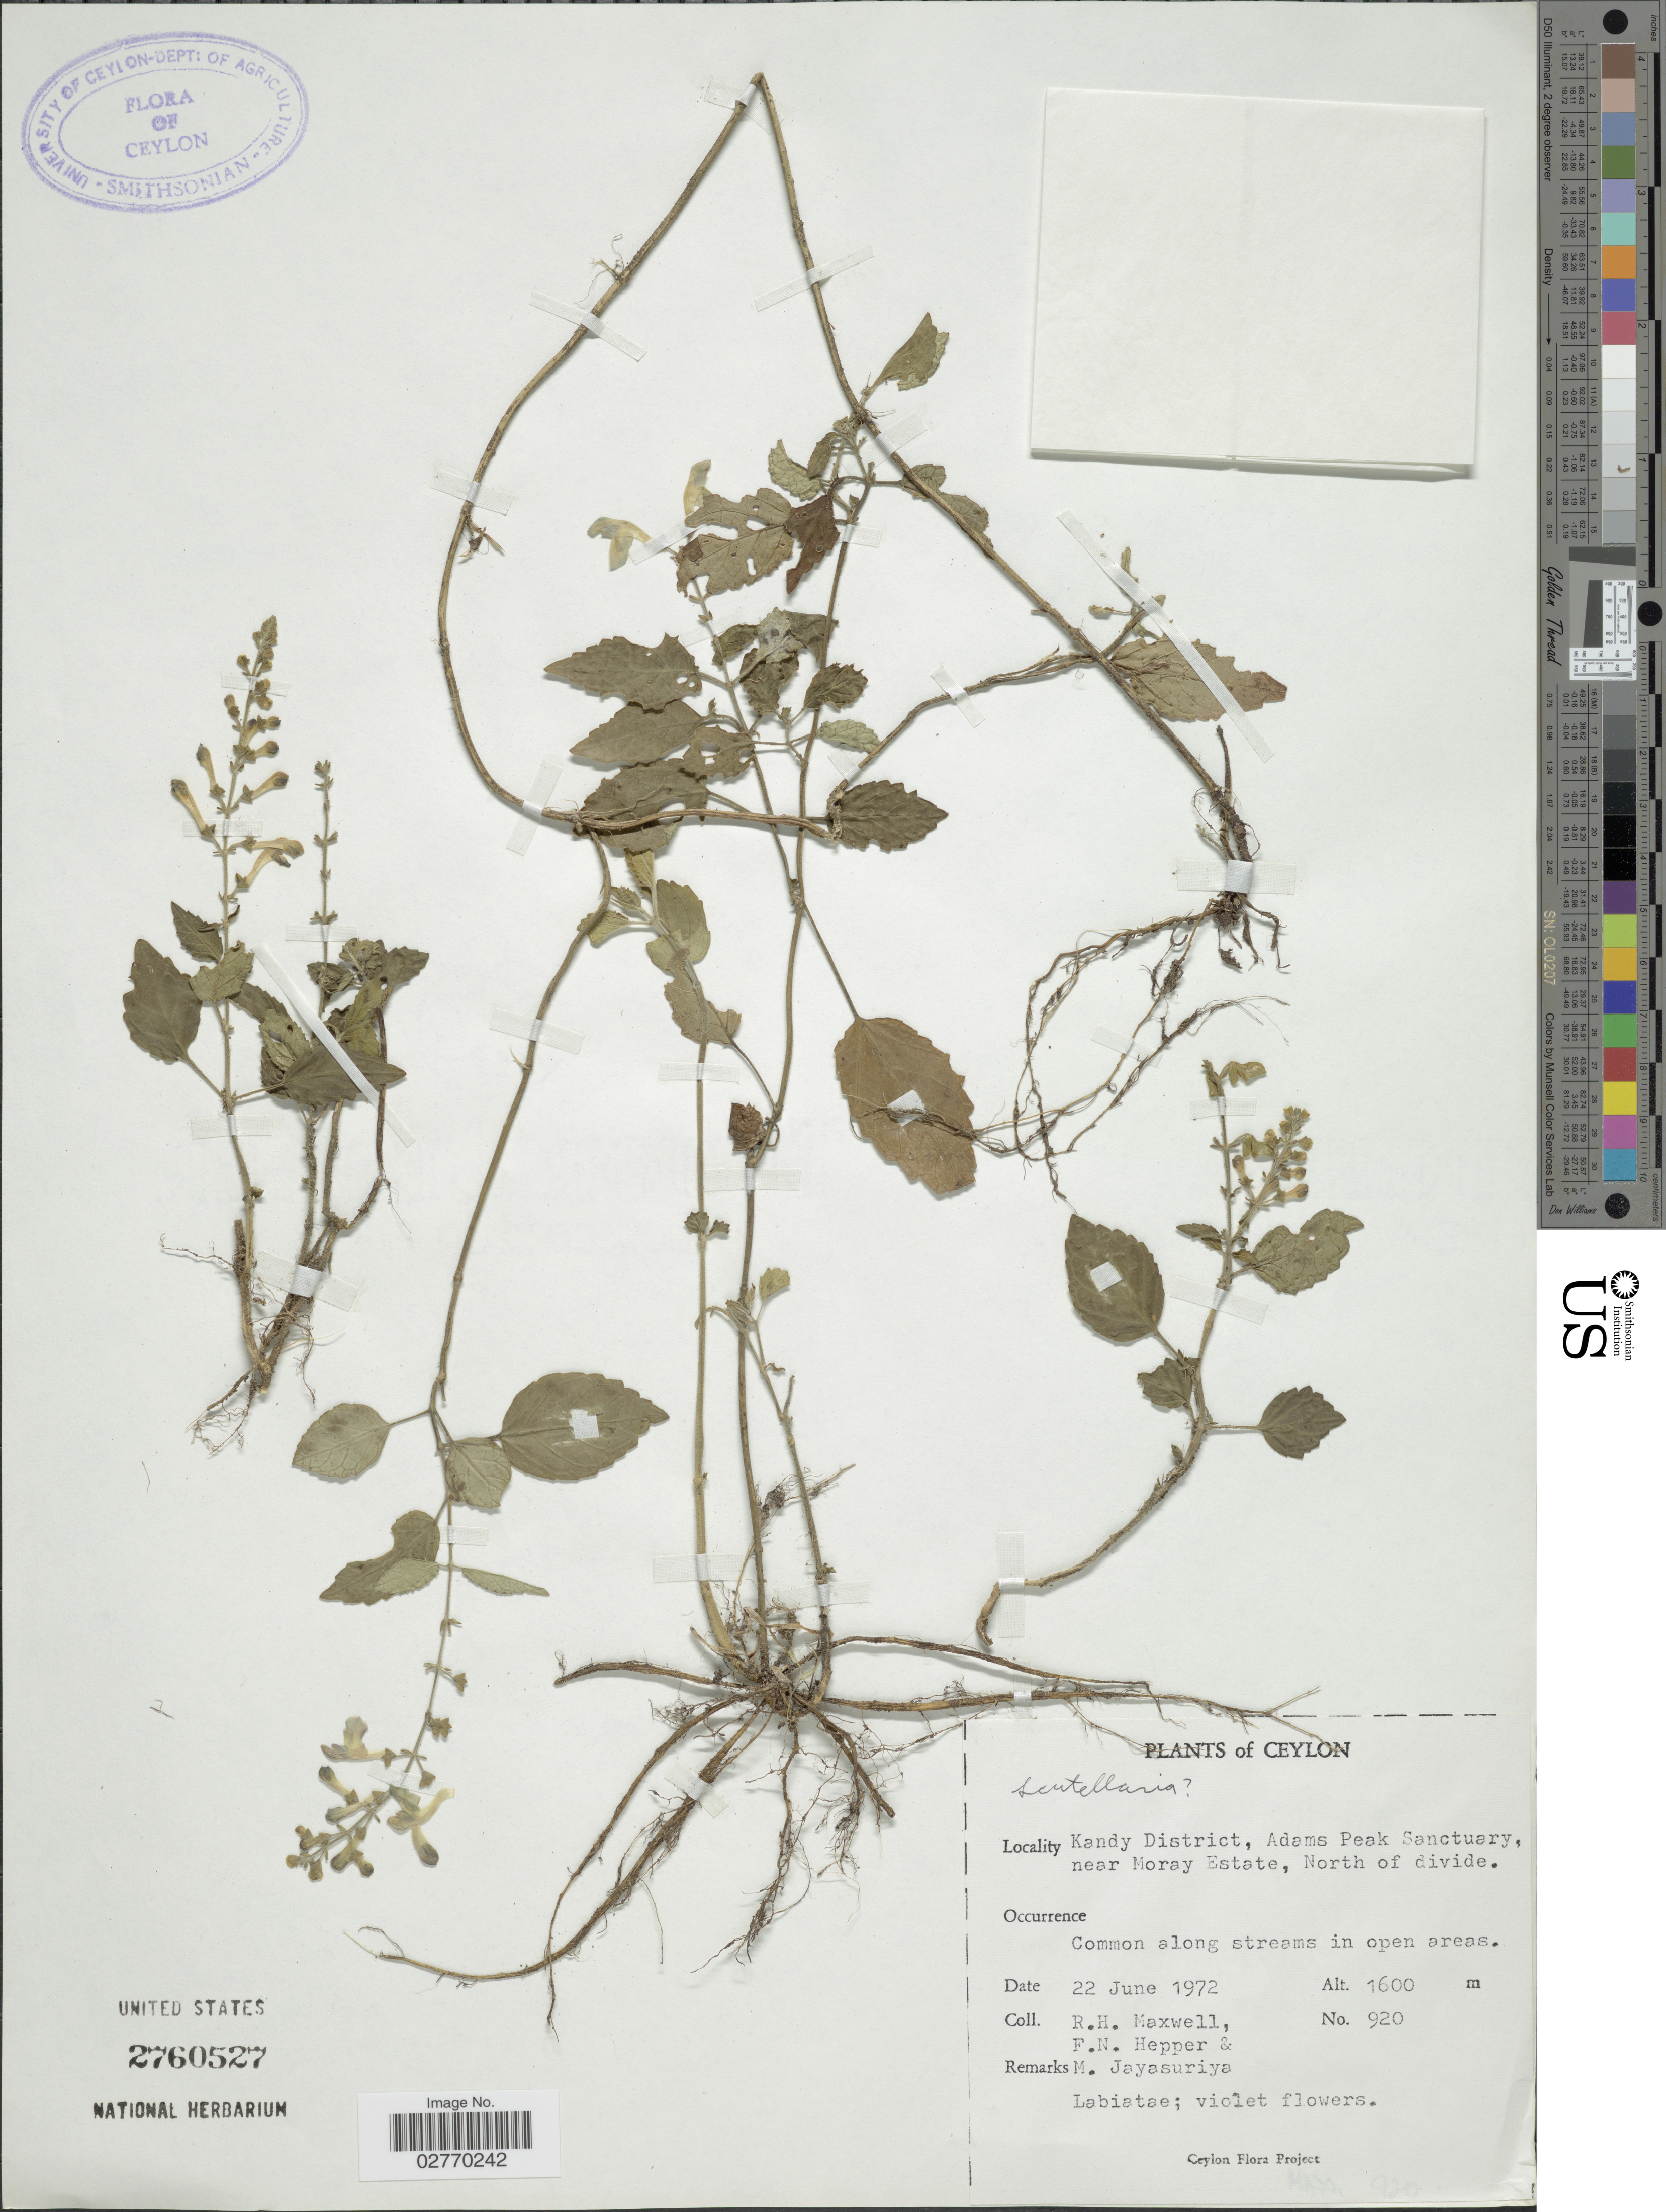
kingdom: Plantae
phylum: Tracheophyta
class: Magnoliopsida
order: Lamiales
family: Lamiaceae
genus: Scutellaria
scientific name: Scutellaria sp.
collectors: R. Maxwell, F. Hepper & M. Jayasuriya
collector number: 920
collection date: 1972-06-22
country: Sri Lanka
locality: Ceylon. Kandy District, Adams Peak Sanctuary, nrar Moray Estate, North of divide.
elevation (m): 1600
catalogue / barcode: US 2760527